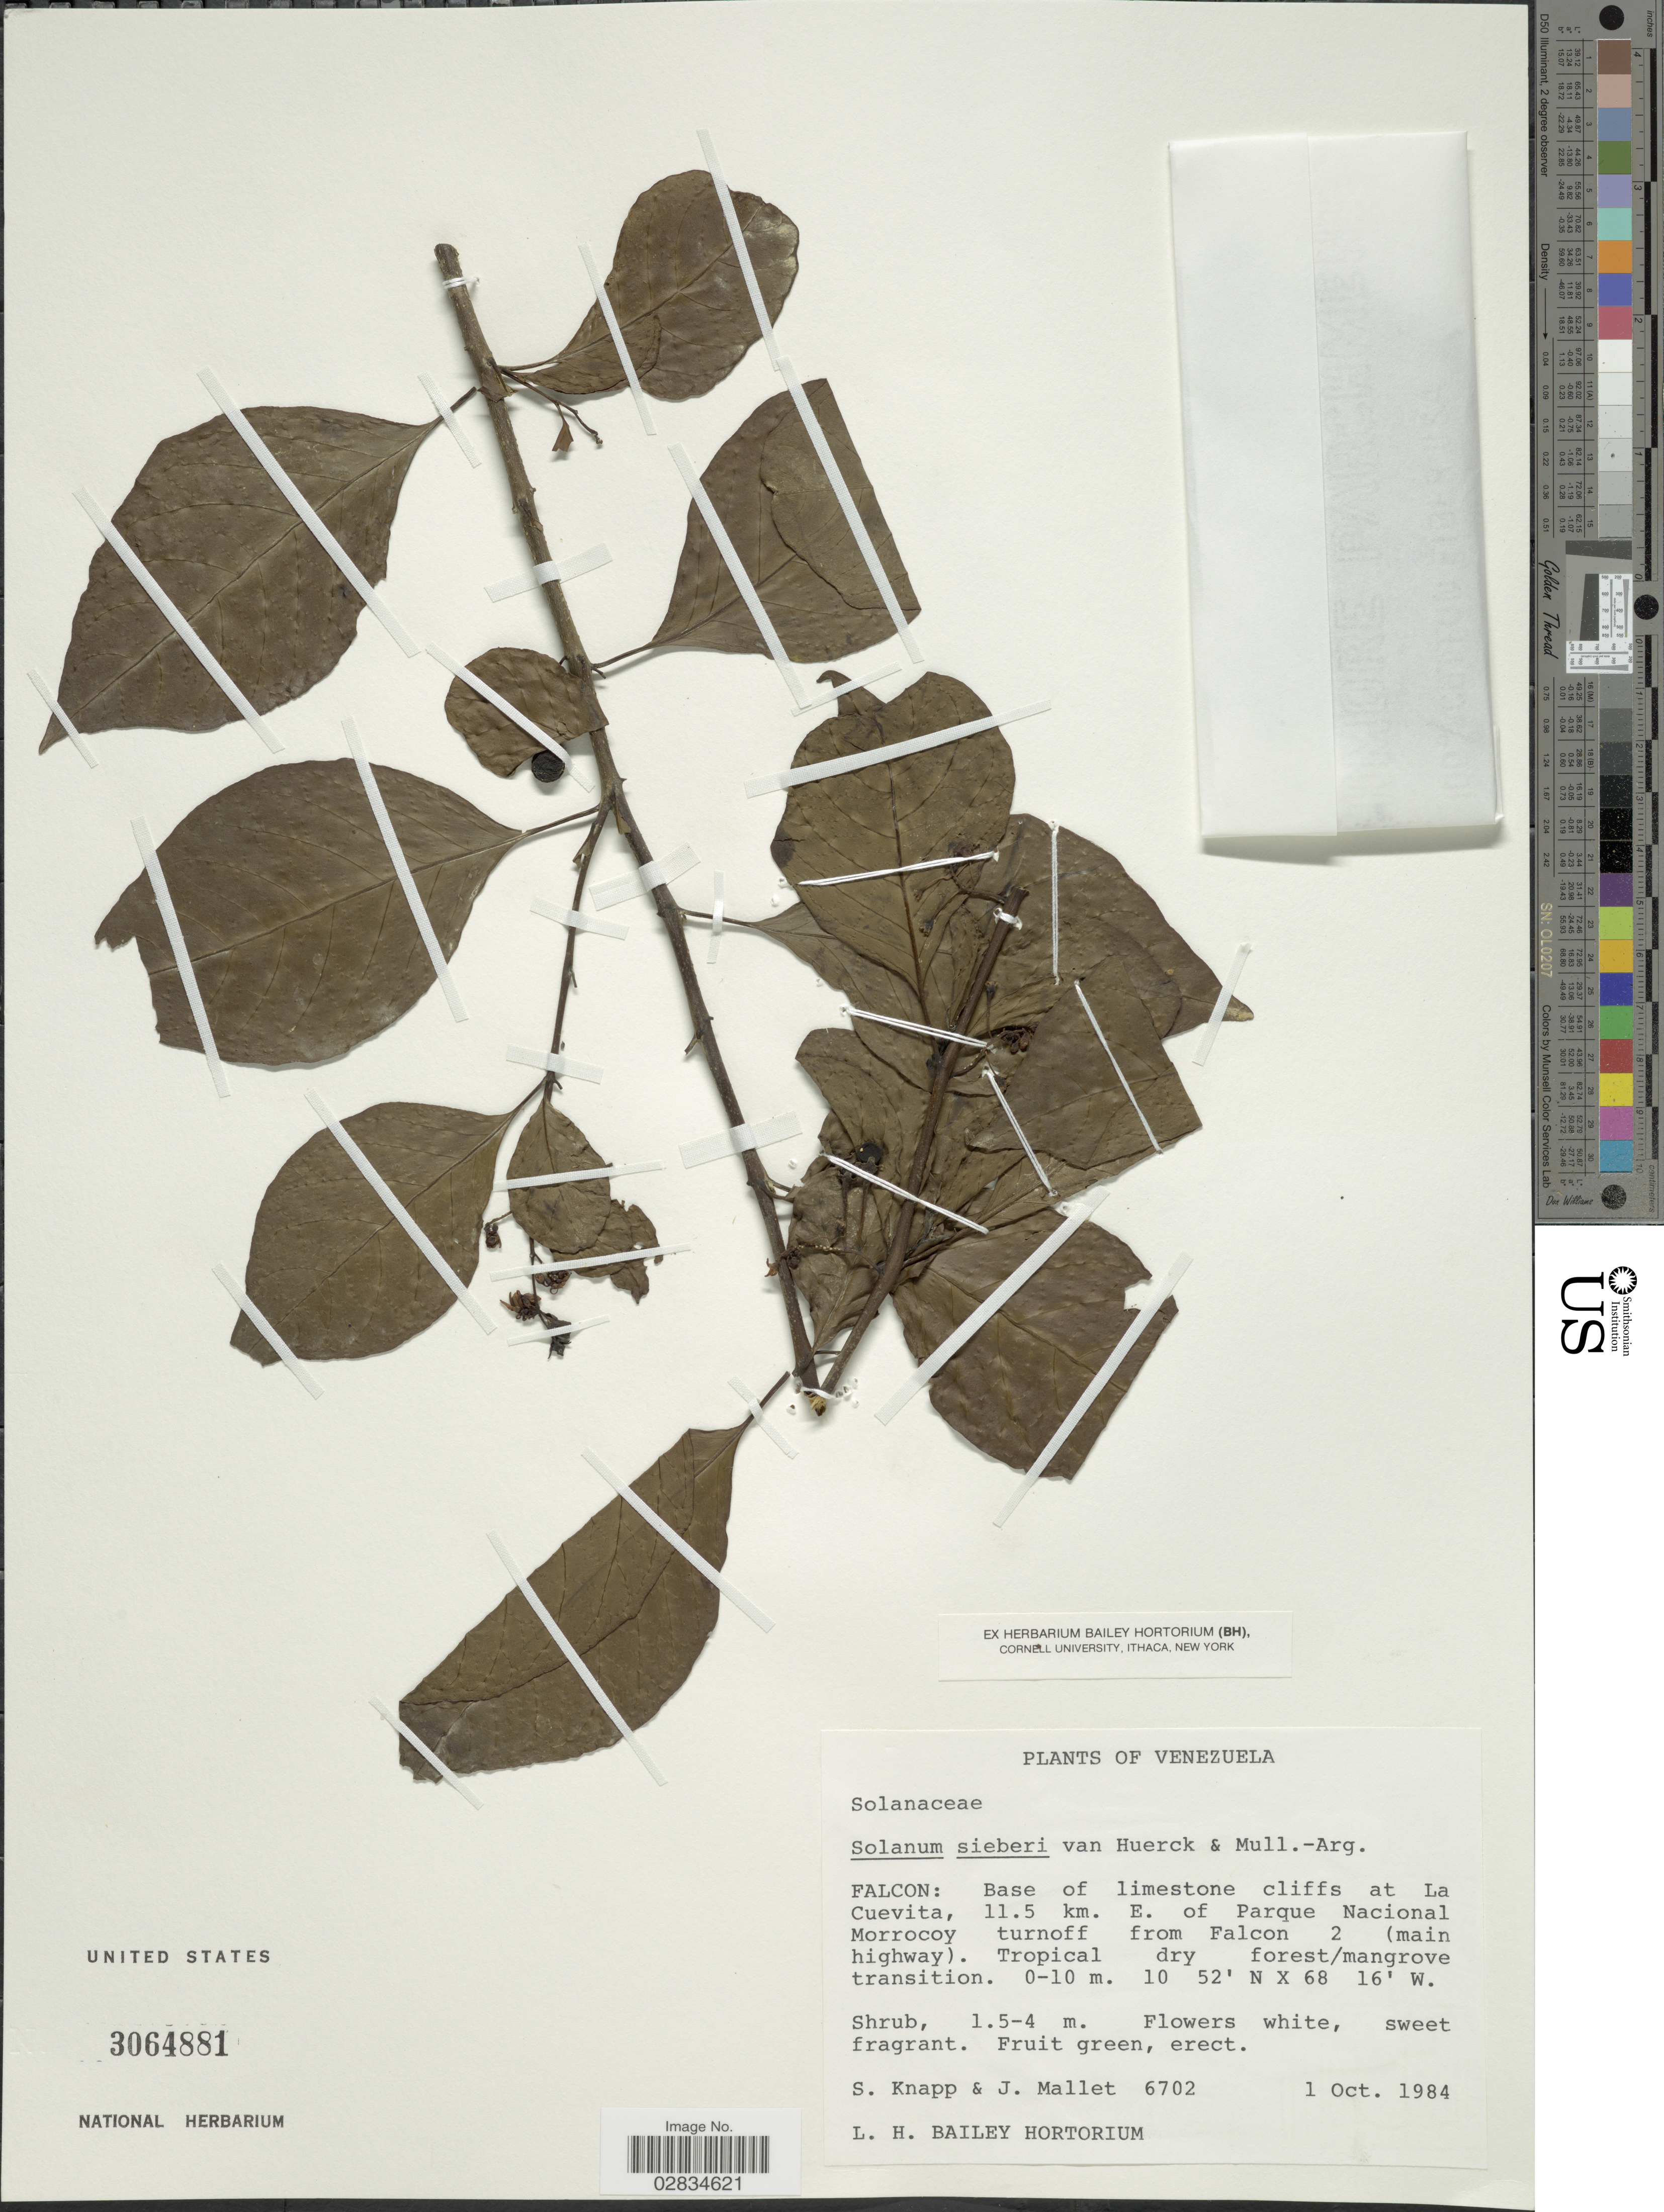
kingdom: Plantae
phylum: Tracheophyta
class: Magnoliopsida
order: Solanales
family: Solanaceae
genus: Solanum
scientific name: Solanum sieberi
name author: Van Heurck & Müll. Arg.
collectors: S. Knapp & J. Mallet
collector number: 6702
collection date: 1984-10-01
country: Venezuela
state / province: Falcón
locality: Falcon: Base of limestone cliffs at La Cuevita, 11.5 km. E. of Parque Nacional Morrocoy turnoff from Falcon 2 (main highway).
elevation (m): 0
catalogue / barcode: US 3064881